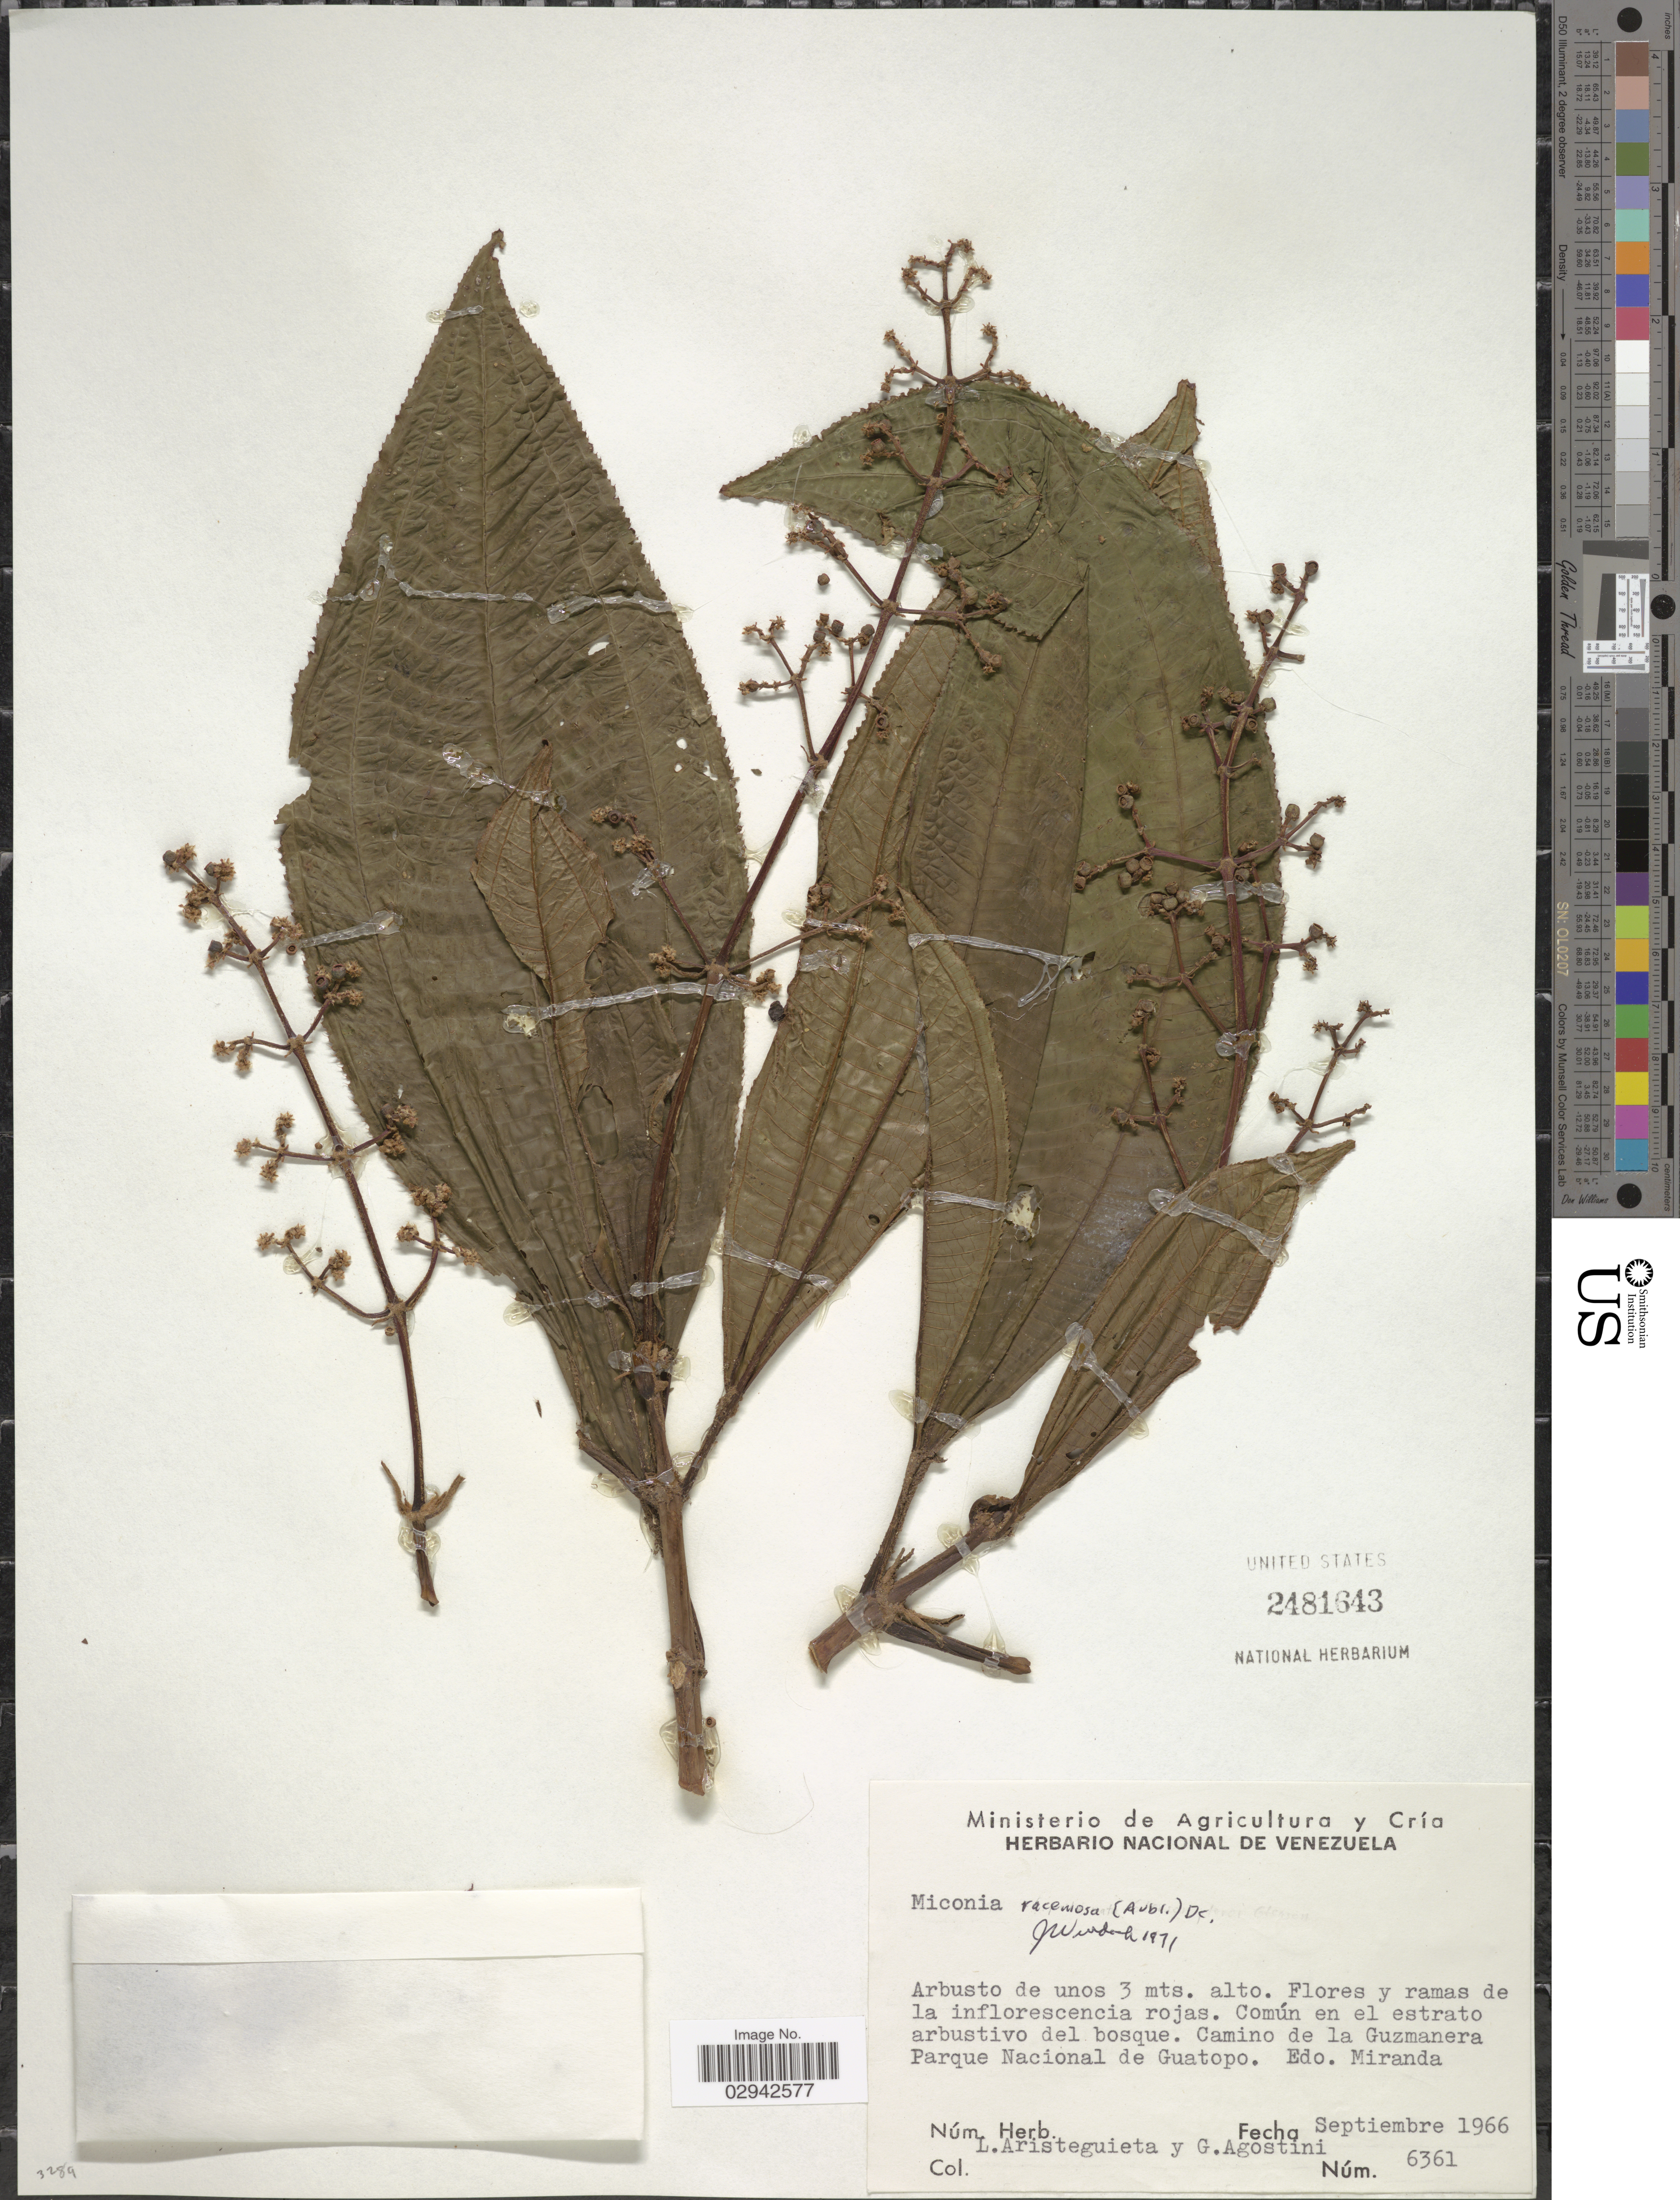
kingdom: Plantae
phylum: Tracheophyta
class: Magnoliopsida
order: Myrtales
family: Melastomataceae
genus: Miconia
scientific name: Miconia racemosa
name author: (Aubl.) DC.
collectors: L. Aristeguieta & G. Agostini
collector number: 6361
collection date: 1966-09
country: Venezuela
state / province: Miranda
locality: Camino de la Guzmanera, Parque Nacional de Guatopo.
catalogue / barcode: US 2481643